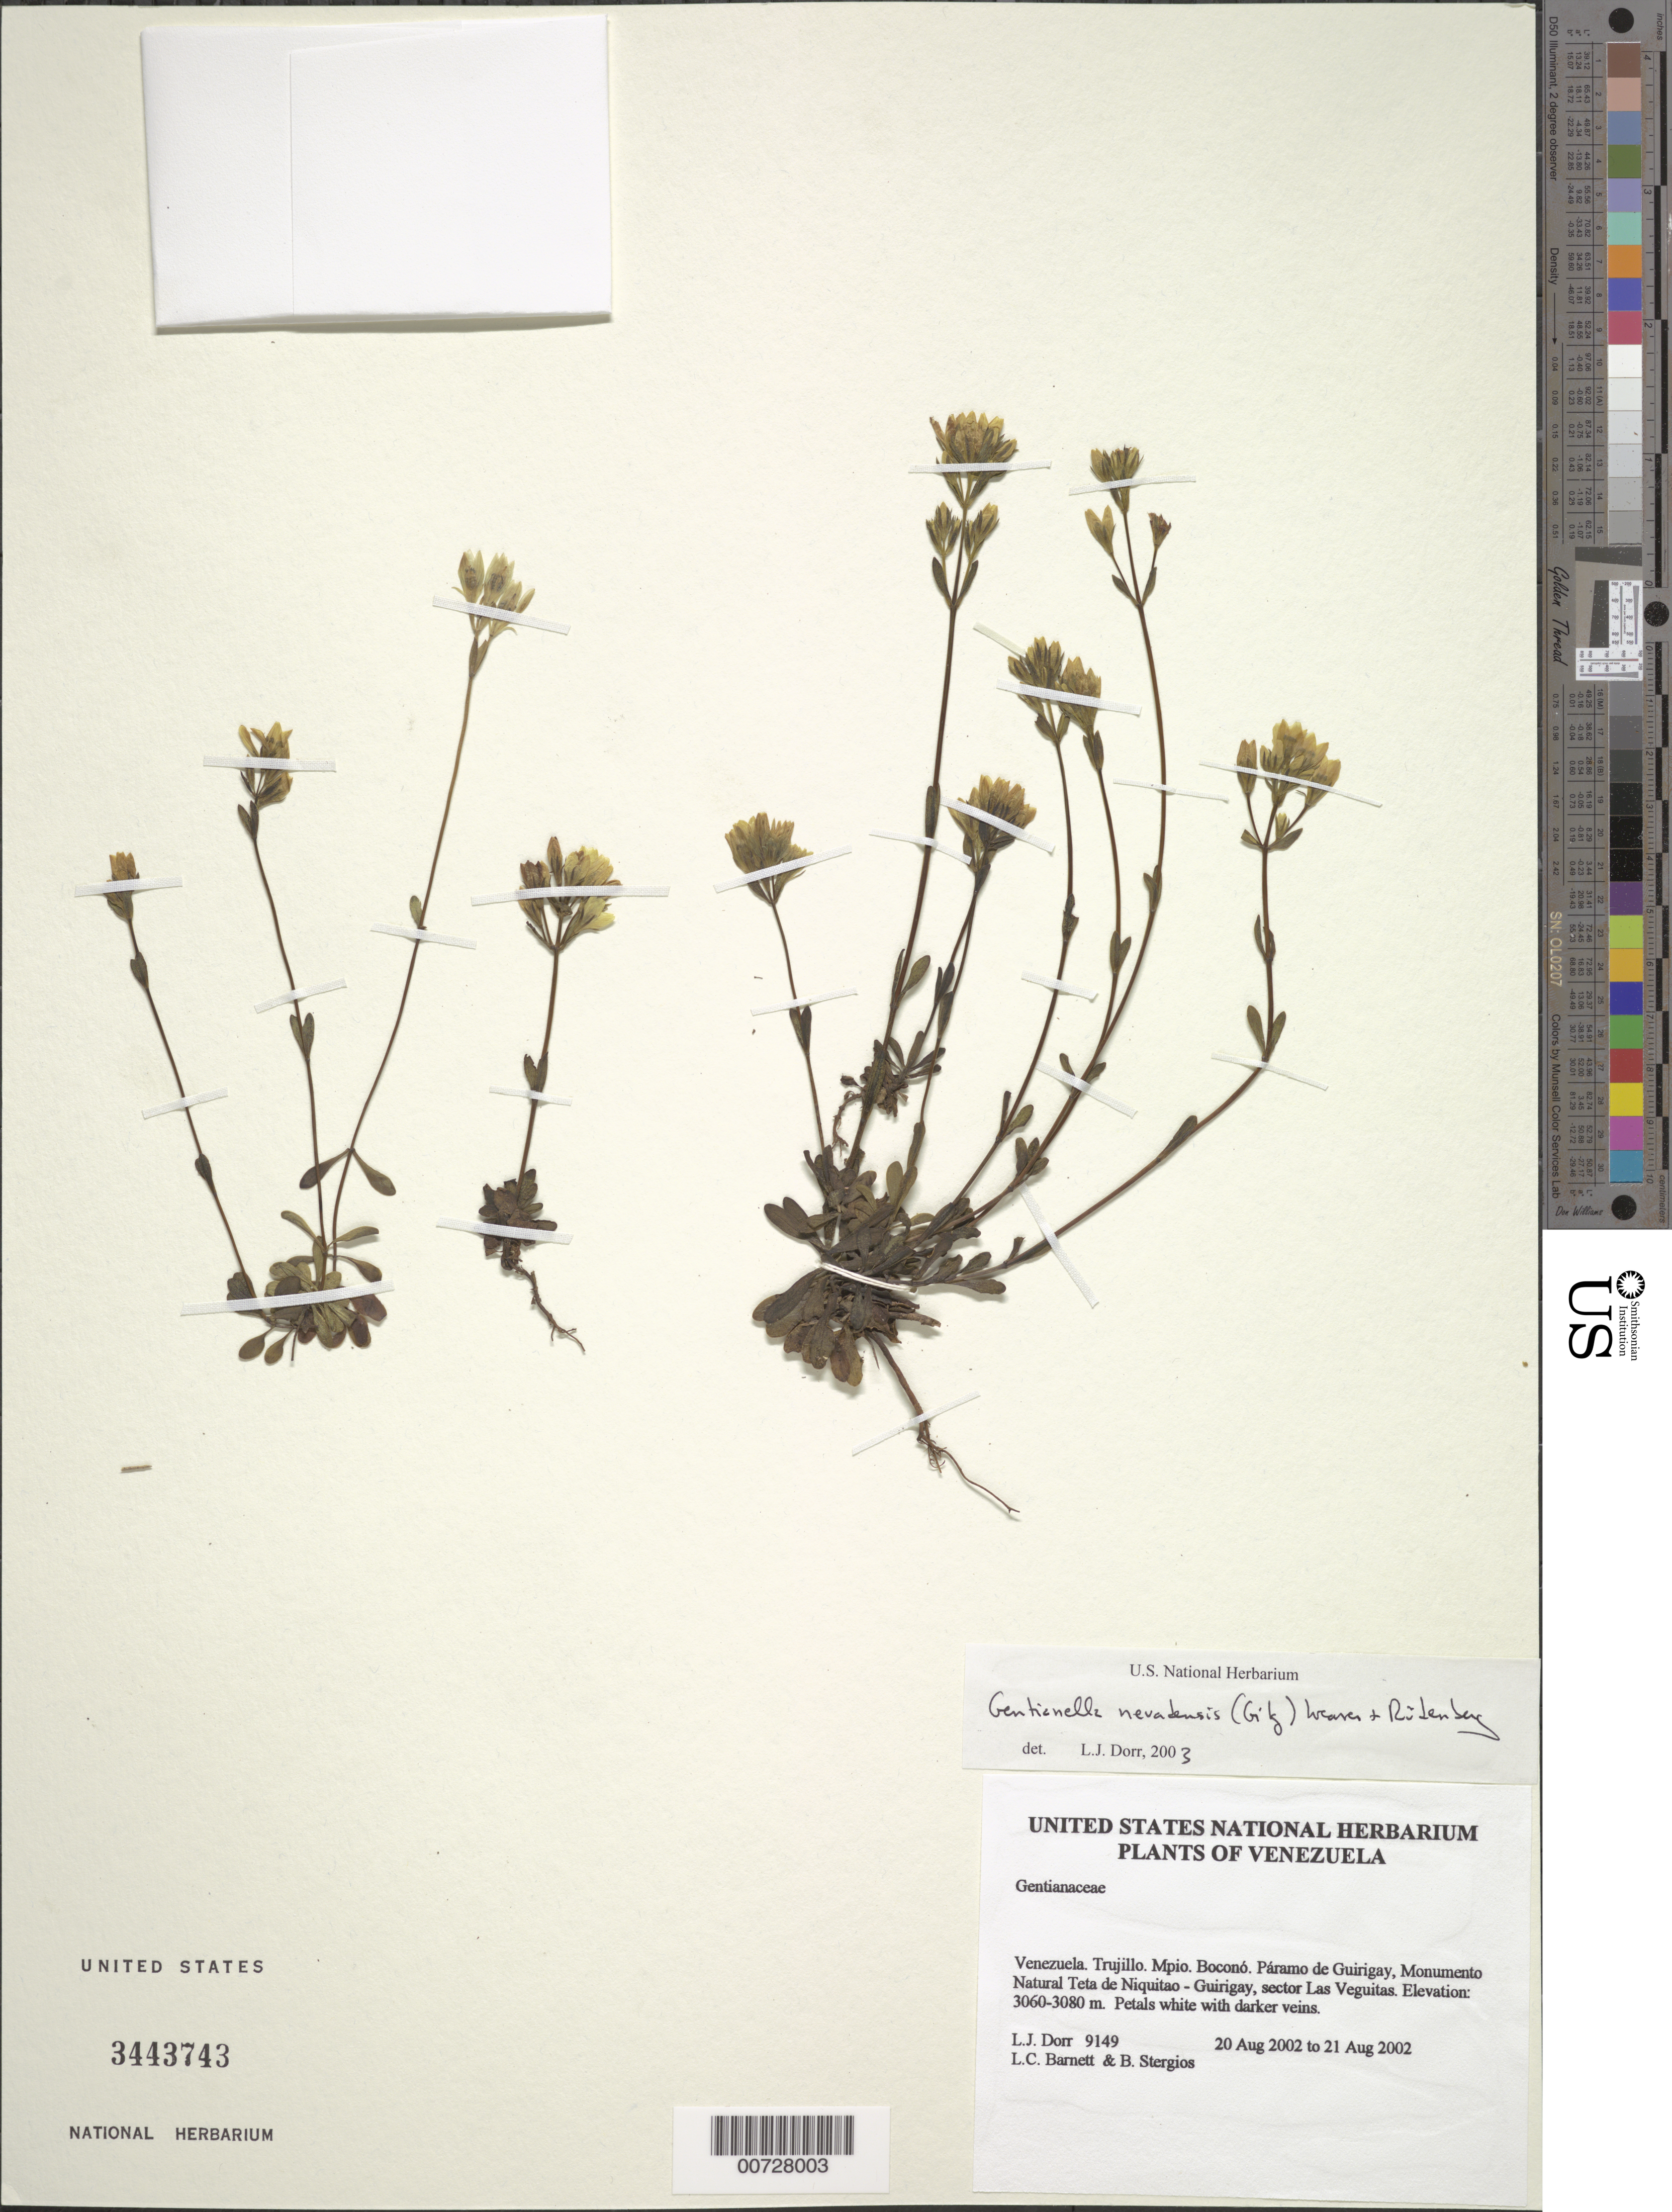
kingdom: Plantae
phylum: Tracheophyta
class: Magnoliopsida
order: Gentianales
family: Gentianaceae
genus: Gentianella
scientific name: Gentianella nevadensis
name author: (Gilg) Waever & Wüdenberg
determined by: Dorr, L. J., (BOT), Smithsonian Institution - National Museum of Natural History (UNITED STATES)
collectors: L. J. Dorr, L. C. Barnett & B. G. Stergios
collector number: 9149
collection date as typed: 20 Aug 2002 to 21 Aug 2002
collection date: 2002-08-20/2002-08-21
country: Venezuela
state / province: Trujillo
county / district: Boconó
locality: Páramo de Guirigay, Monumento Natural Teta de Niquitao - Guirigay, sector Las Veguitas.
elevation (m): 3060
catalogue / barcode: US 3443743